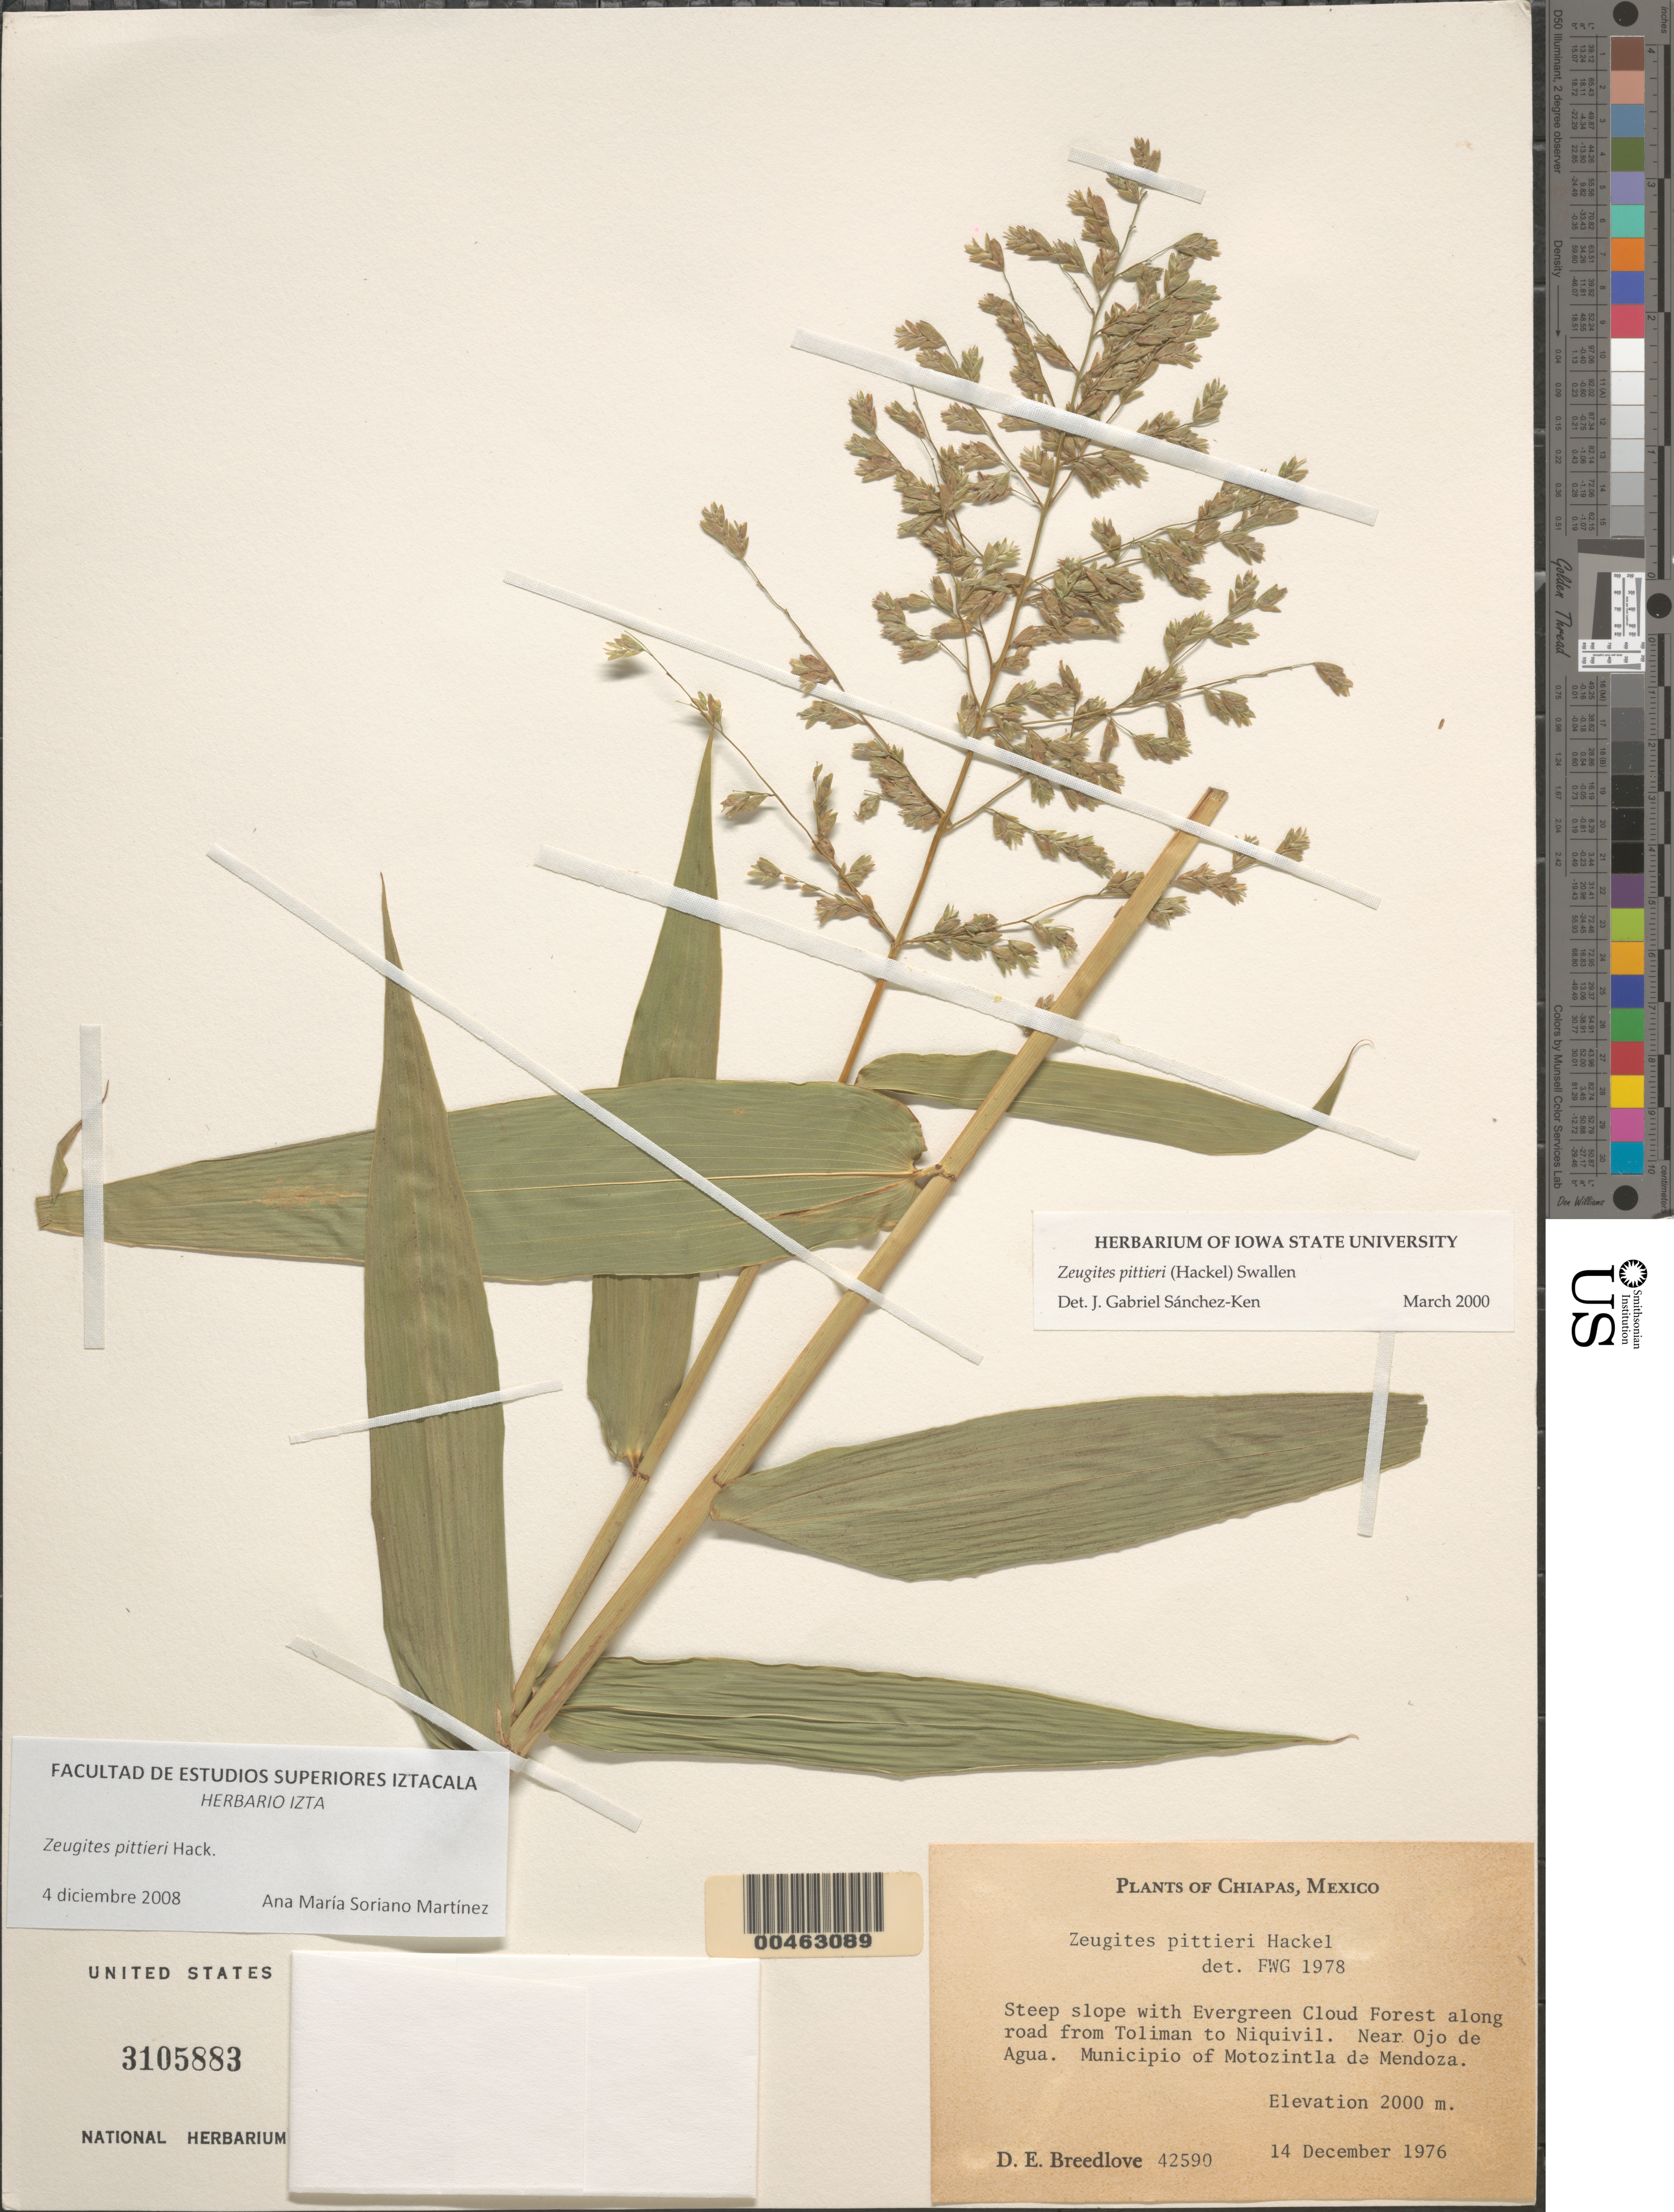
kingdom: Plantae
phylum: Tracheophyta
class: Liliopsida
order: Poales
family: Poaceae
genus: Zeugites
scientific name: Zeugites pittieri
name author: Hack.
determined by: Gould, F. W.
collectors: D. E. Breedlove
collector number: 42590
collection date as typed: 14 Dec 1976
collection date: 1976-12-14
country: Mexico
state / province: Chiapas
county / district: Motozintla de Mendoza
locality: Along rd from Toliman to Niquivil, near Ojo de Agua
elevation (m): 2000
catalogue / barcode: US 3105883